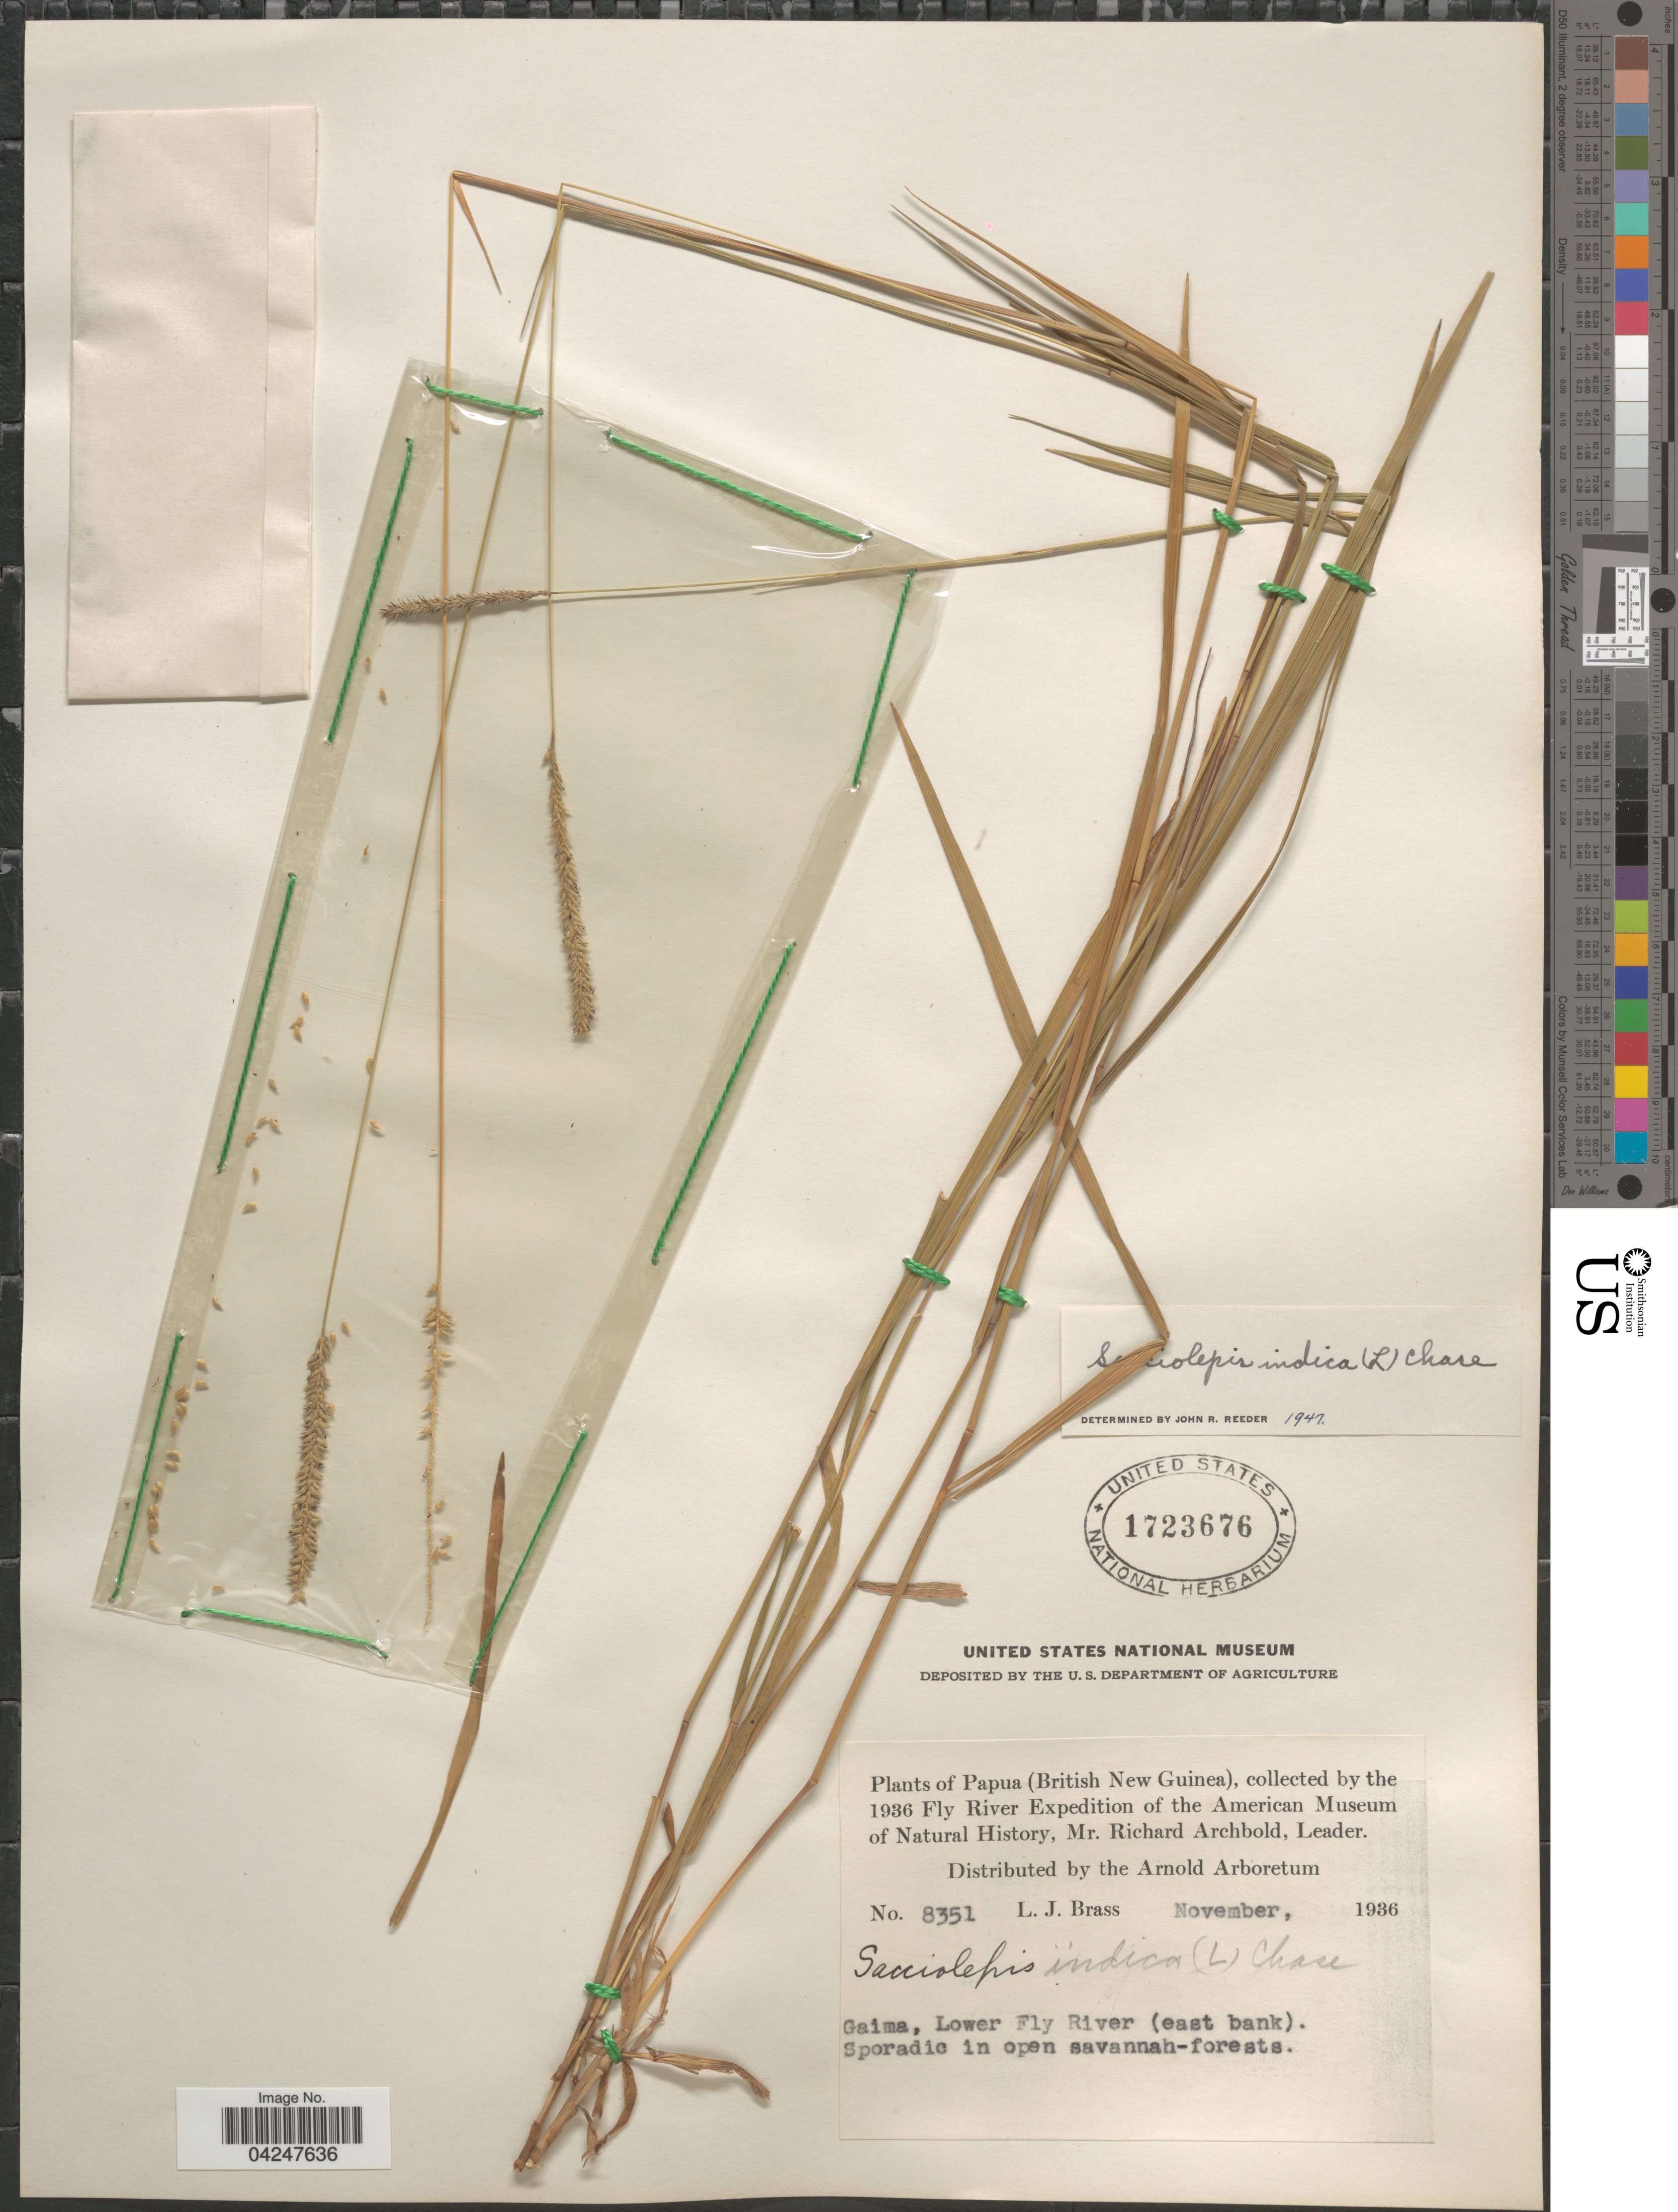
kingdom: Plantae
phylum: Tracheophyta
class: Liliopsida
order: Poales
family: Poaceae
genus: Sacciolepis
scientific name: Sacciolepis indica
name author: (L.) Chase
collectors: L. J. Brass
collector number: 8351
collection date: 1936-11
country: Papua New Guinea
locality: Papua (British New Guinea). 1936 Fly River Expedition of the American Museum of Natural History. Gaima, Lower Fly River (east bank).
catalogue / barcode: US 1723676